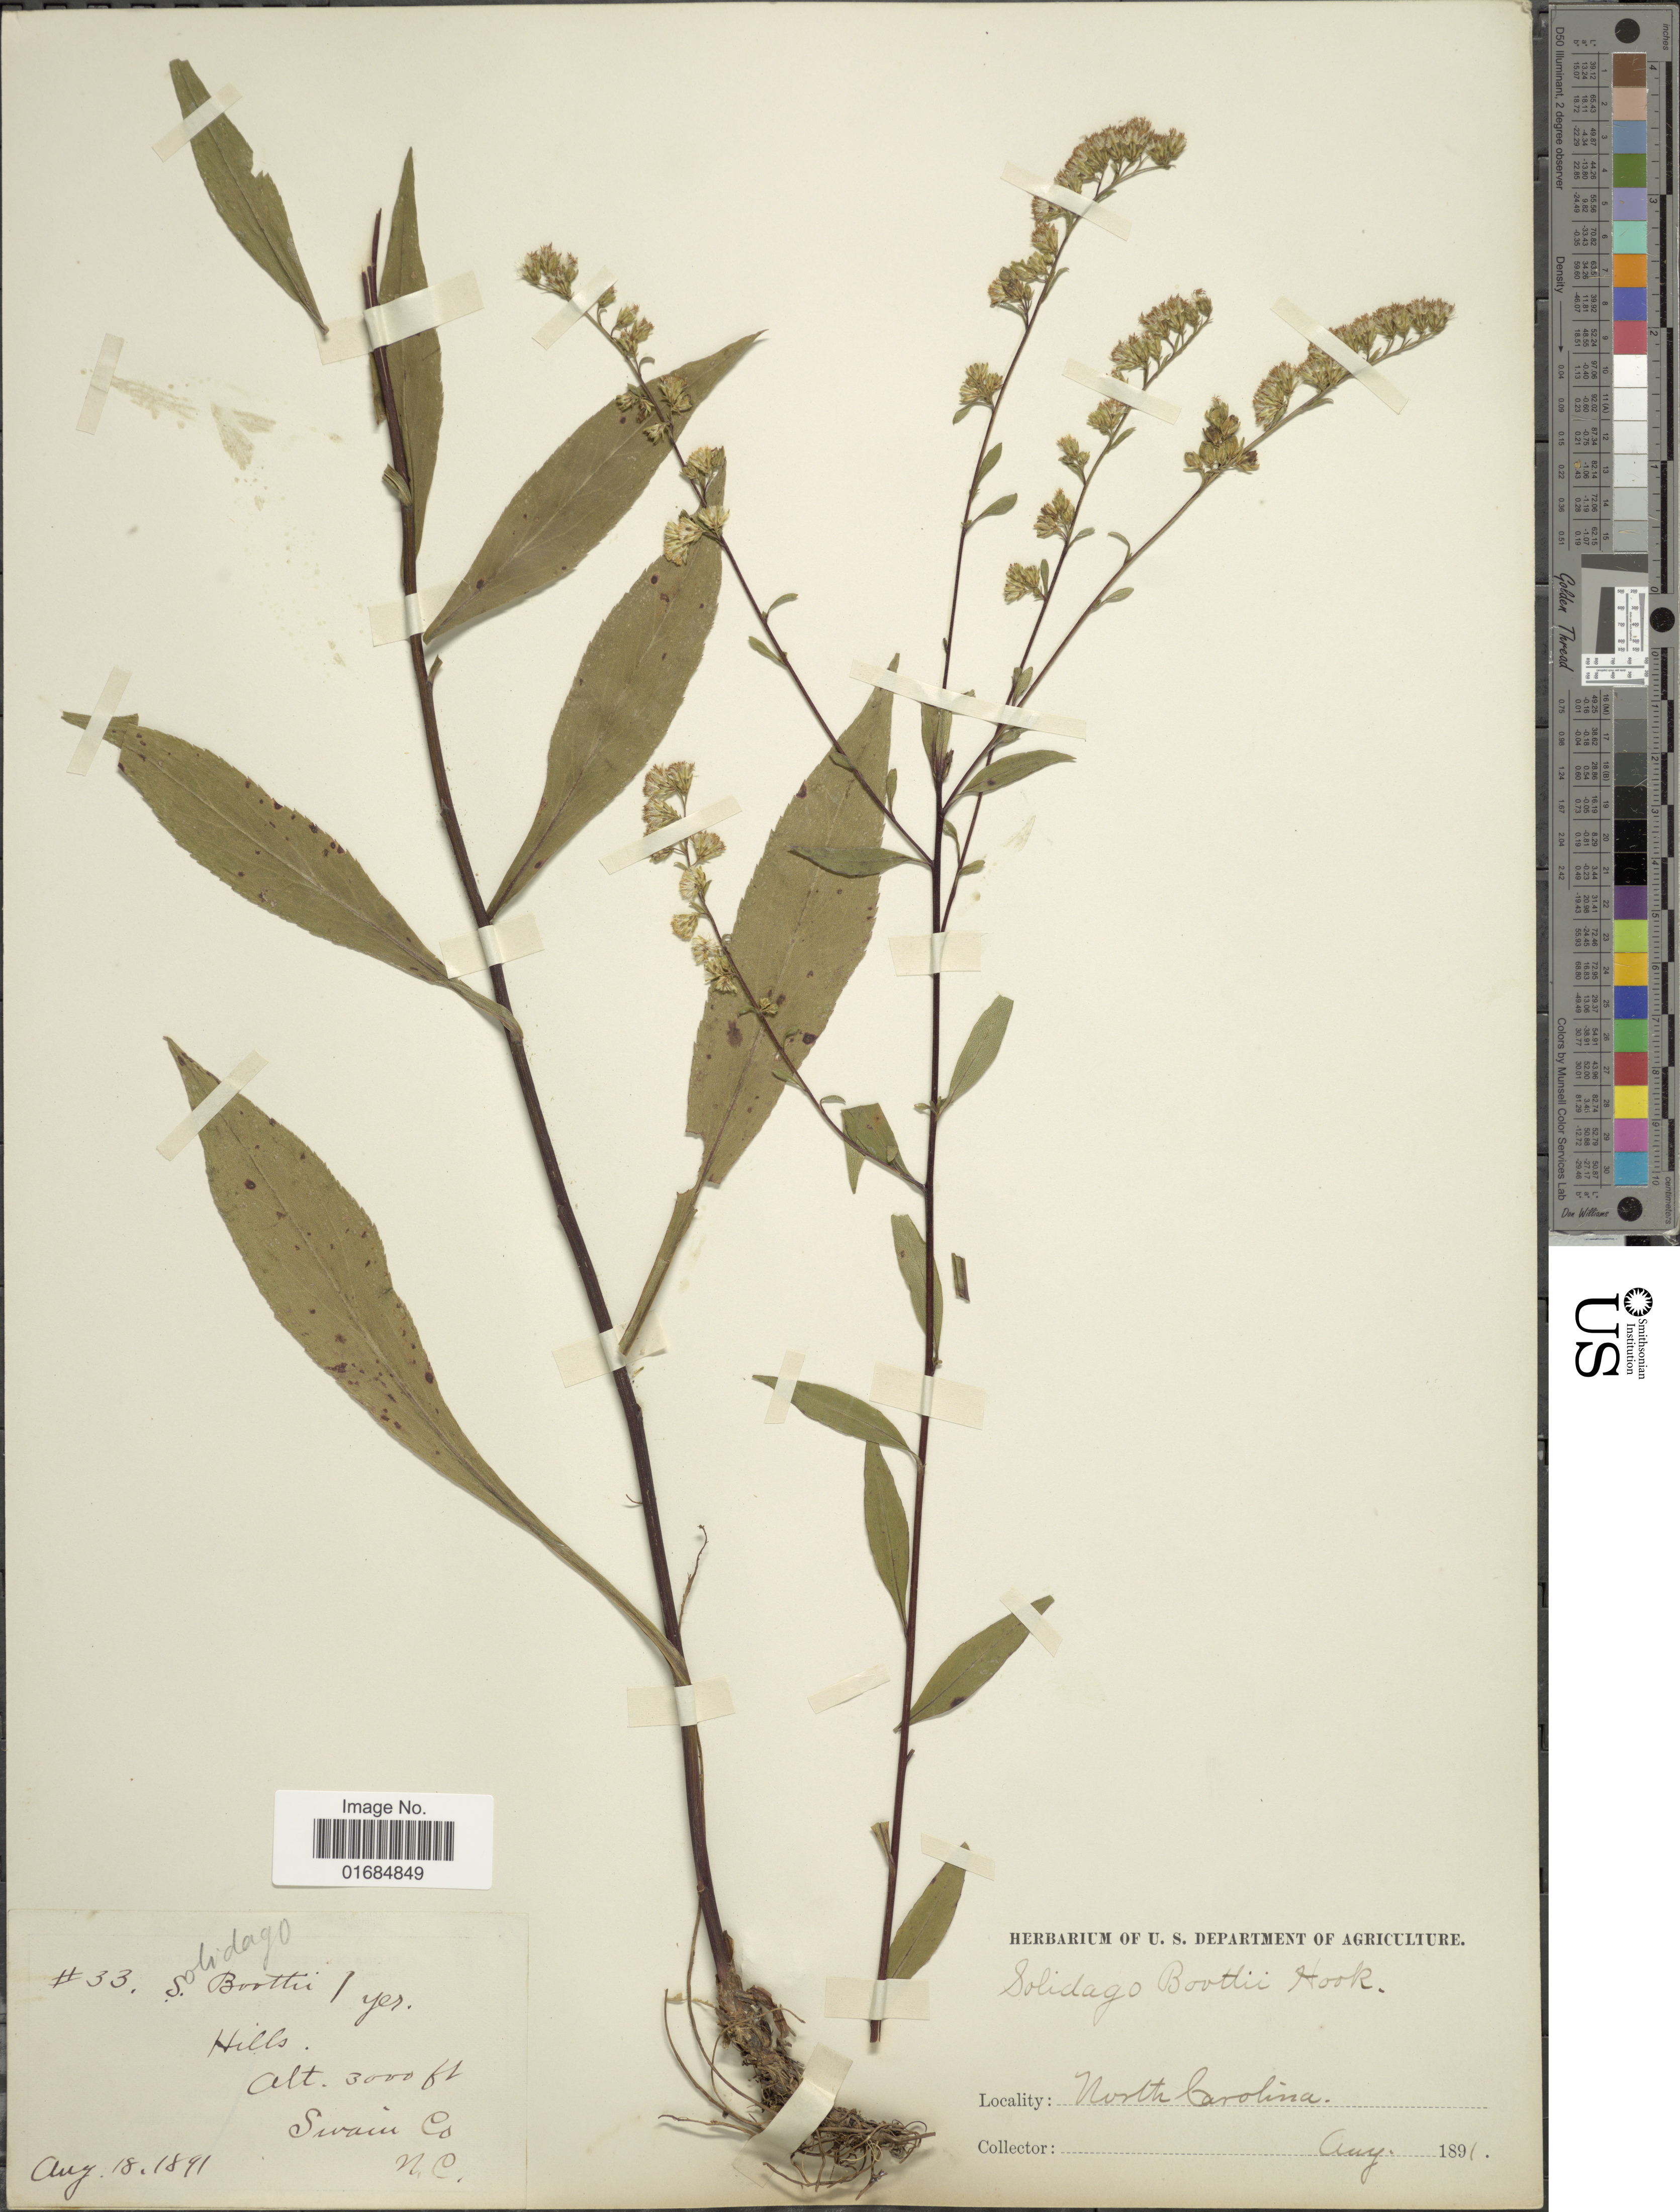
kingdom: Plantae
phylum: Tracheophyta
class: Magnoliopsida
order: Asterales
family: Asteraceae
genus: Solidago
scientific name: Solidago boottii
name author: Hook.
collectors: Facchini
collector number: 33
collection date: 1891-08-18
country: United States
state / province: North Carolina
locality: Hills.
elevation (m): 914